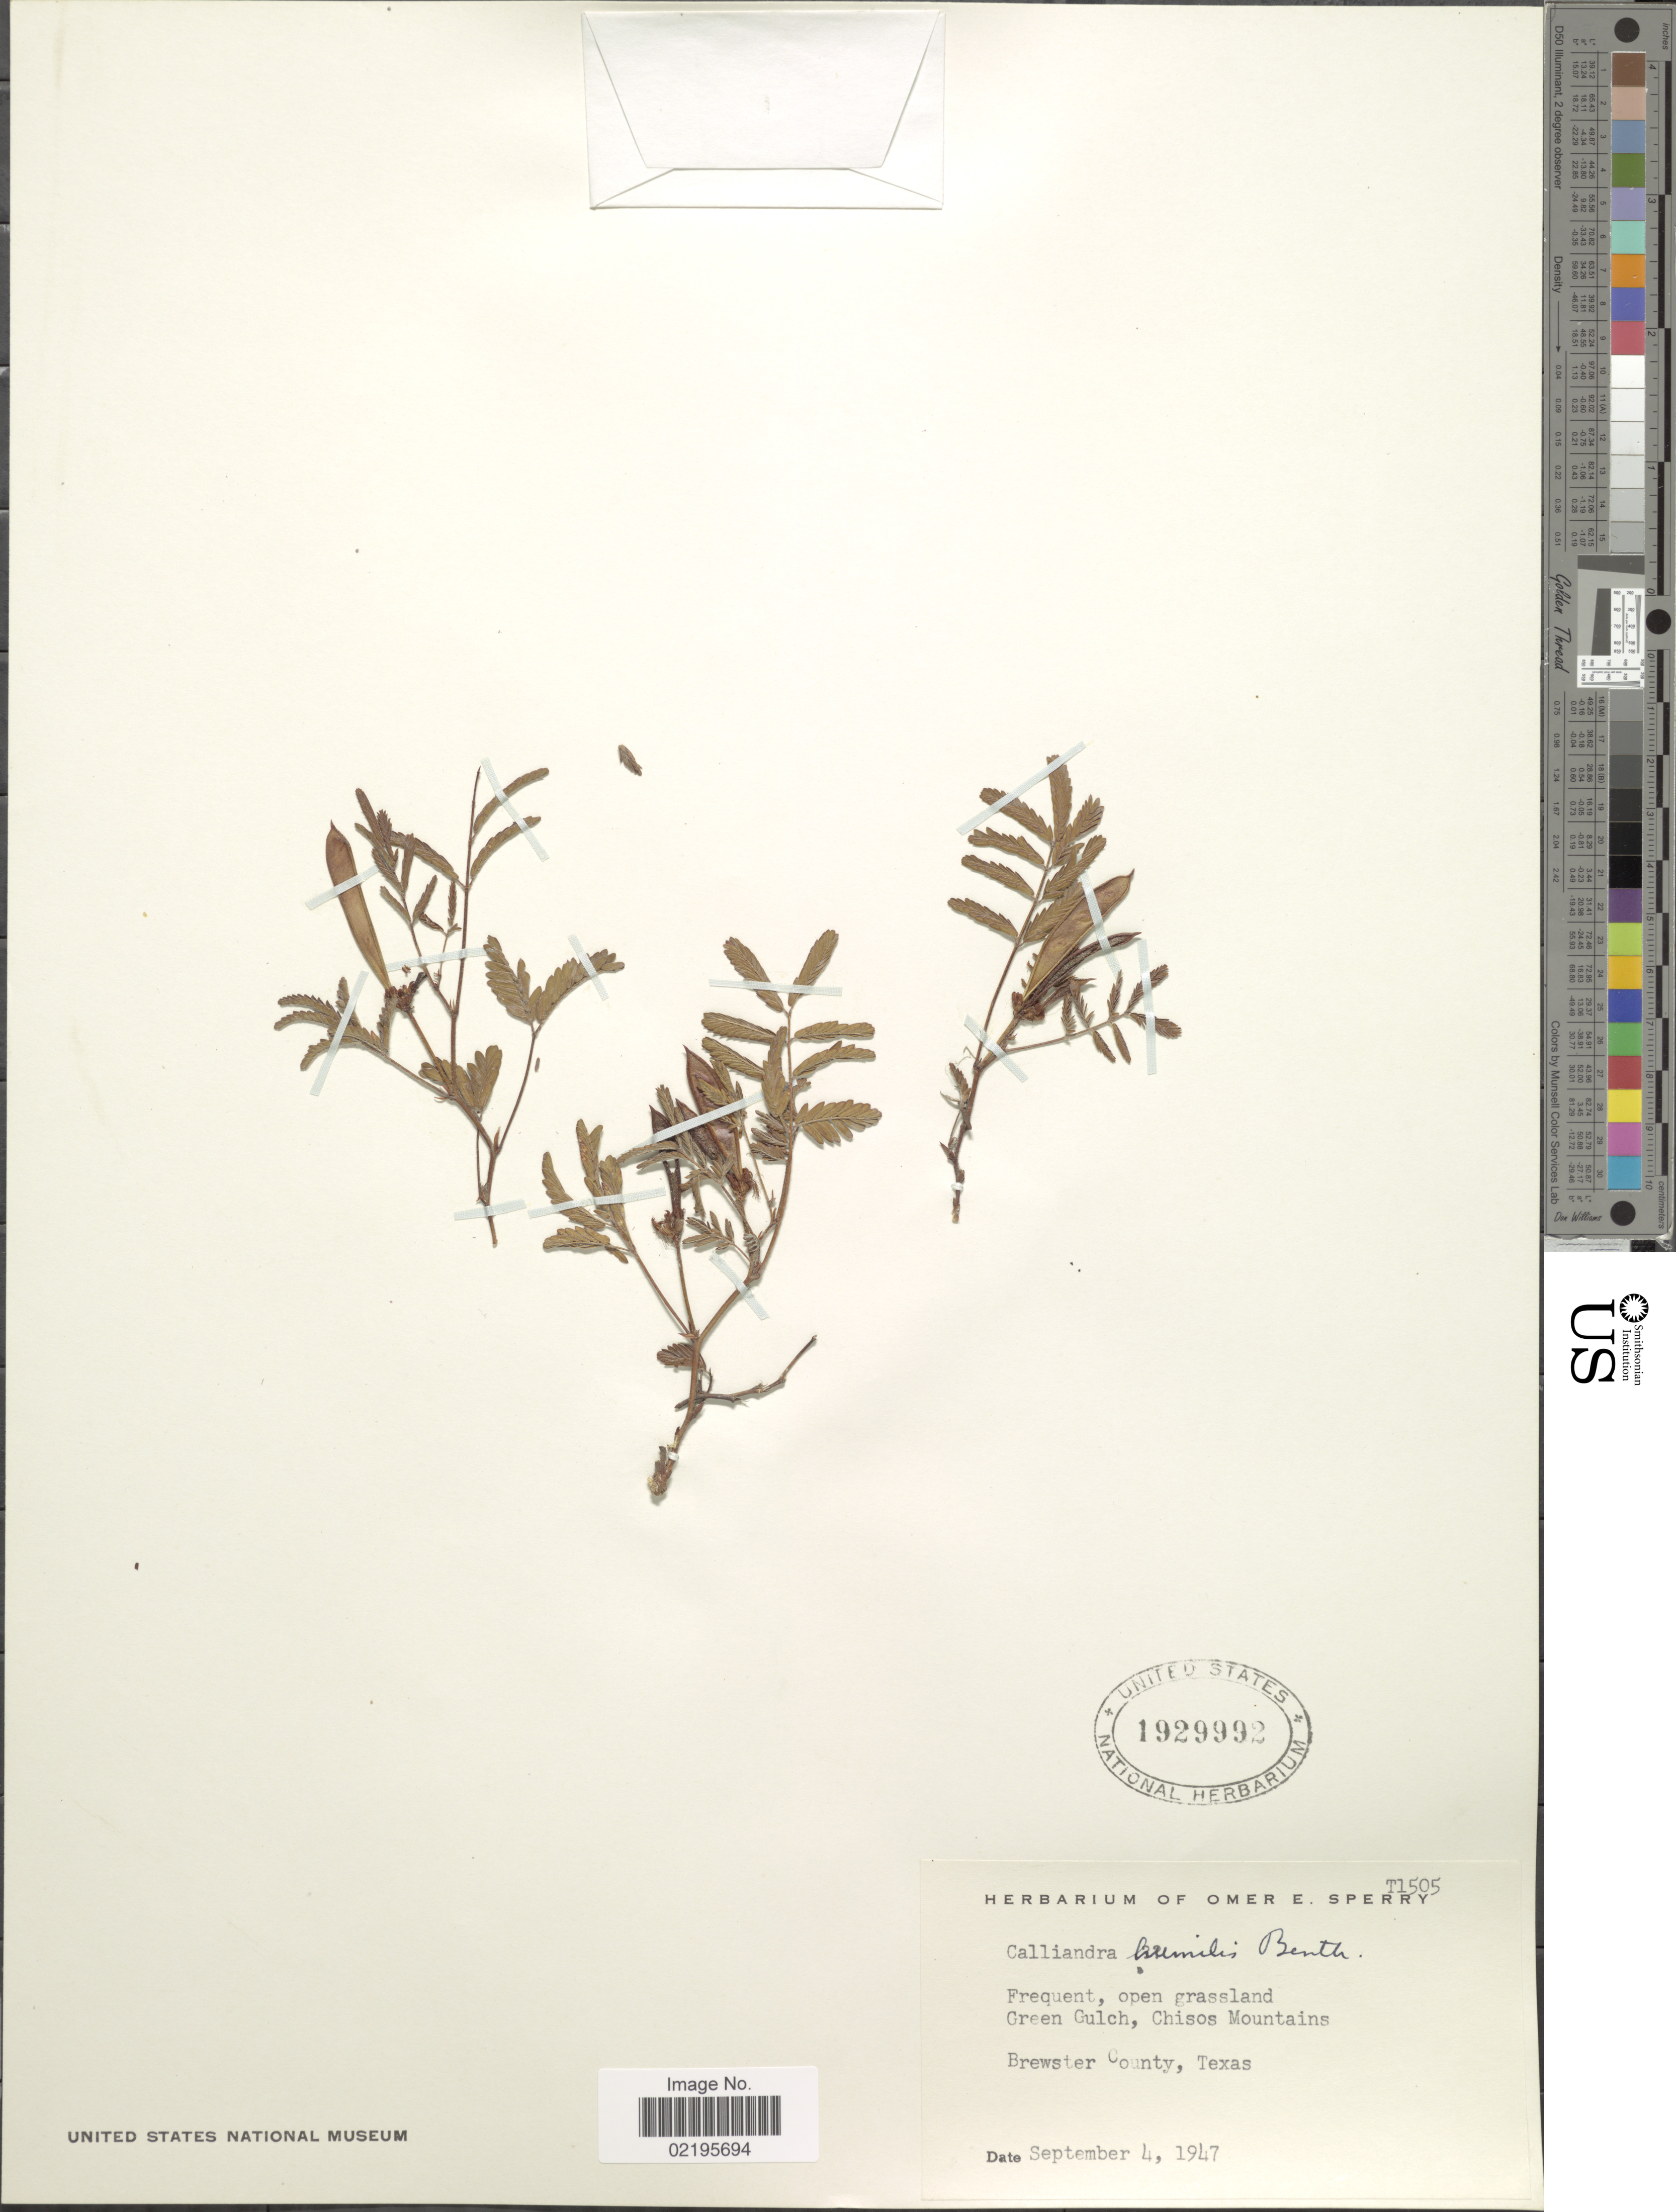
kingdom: Plantae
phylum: Tracheophyta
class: Magnoliopsida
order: Fabales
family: Fabaceae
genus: Calliandra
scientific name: Calliandra humilis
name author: Benth.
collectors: ex. herb. Omer E. Sperry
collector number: T1505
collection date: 1947-09-04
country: United States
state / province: Texas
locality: Green Gulch, Chisos Mountains, Bewster County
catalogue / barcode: US 1929992